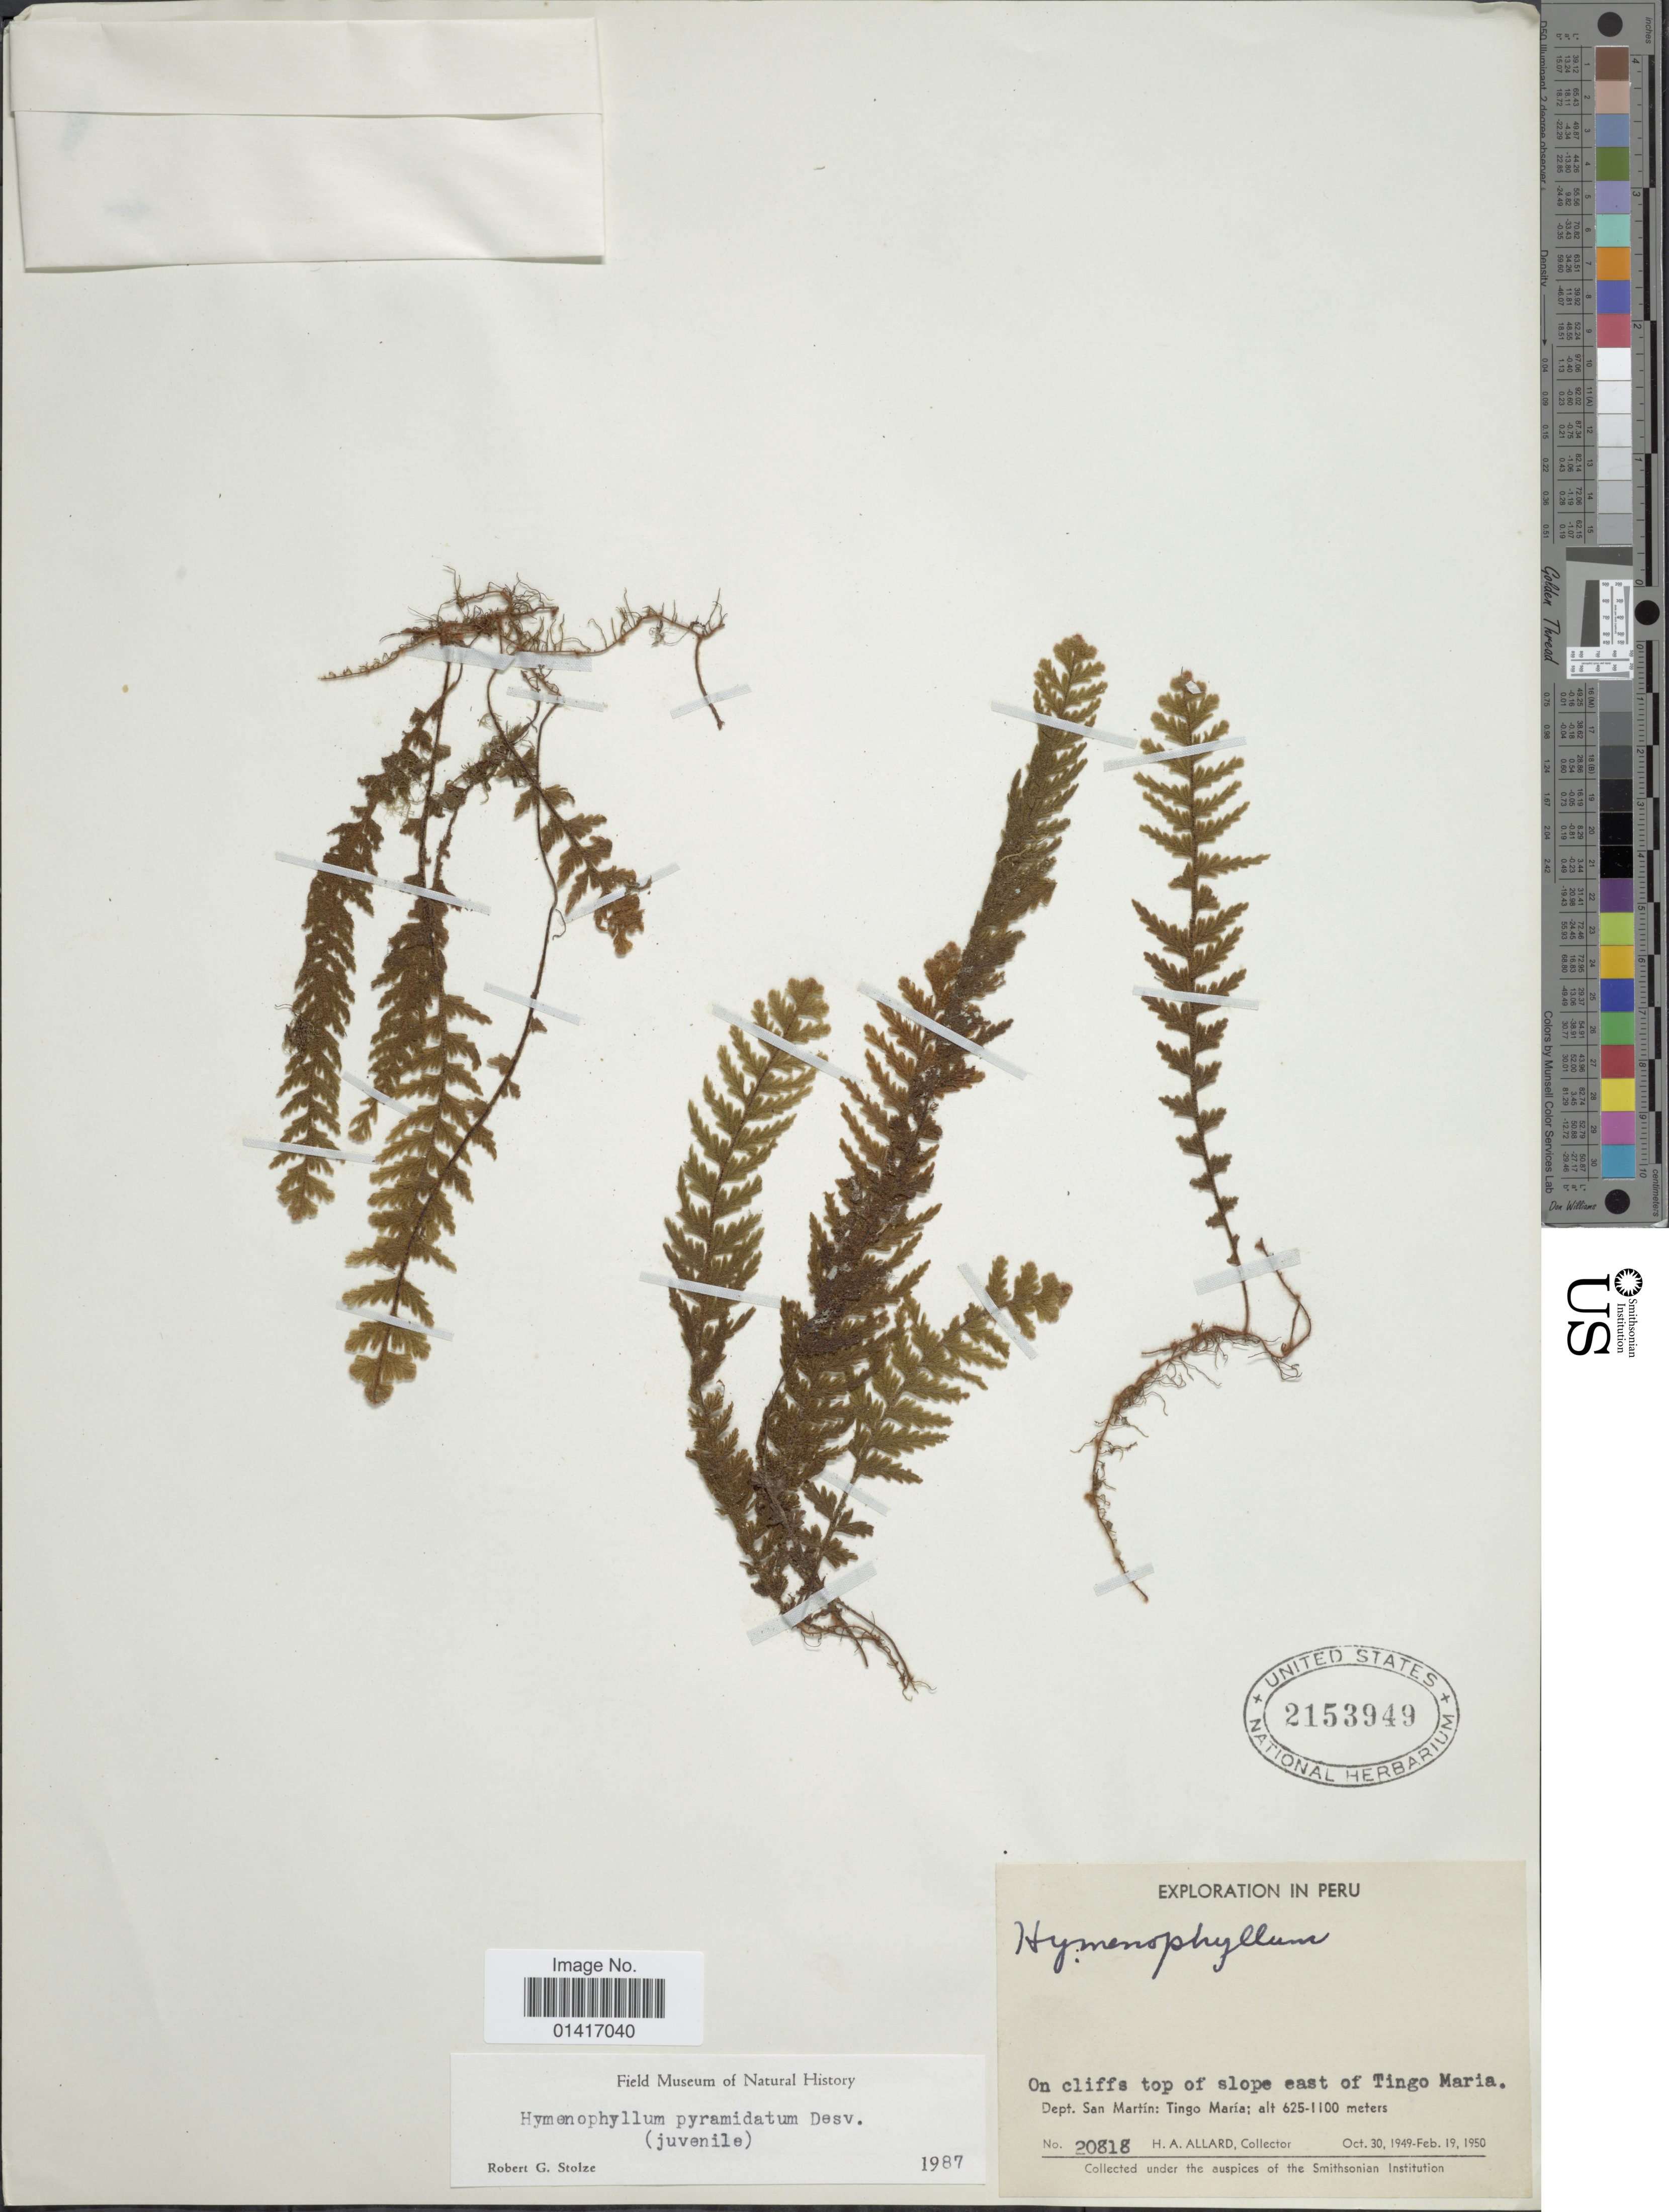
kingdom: Plantae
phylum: Tracheophyta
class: Polypodiopsida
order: Hymenophyllales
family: Hymenophyllaceae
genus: Hymenophyllum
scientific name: Hymenophyllum pyramidatum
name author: Desv.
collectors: H. A. Allard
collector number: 20818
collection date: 1949-10-30/1950-02-19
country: Peru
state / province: San Martín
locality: On cliffs top of slope east of Tingo Maria. Dept. San Martín: Tingo María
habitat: on cliffs top of slope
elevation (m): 625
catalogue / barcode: US 2153949